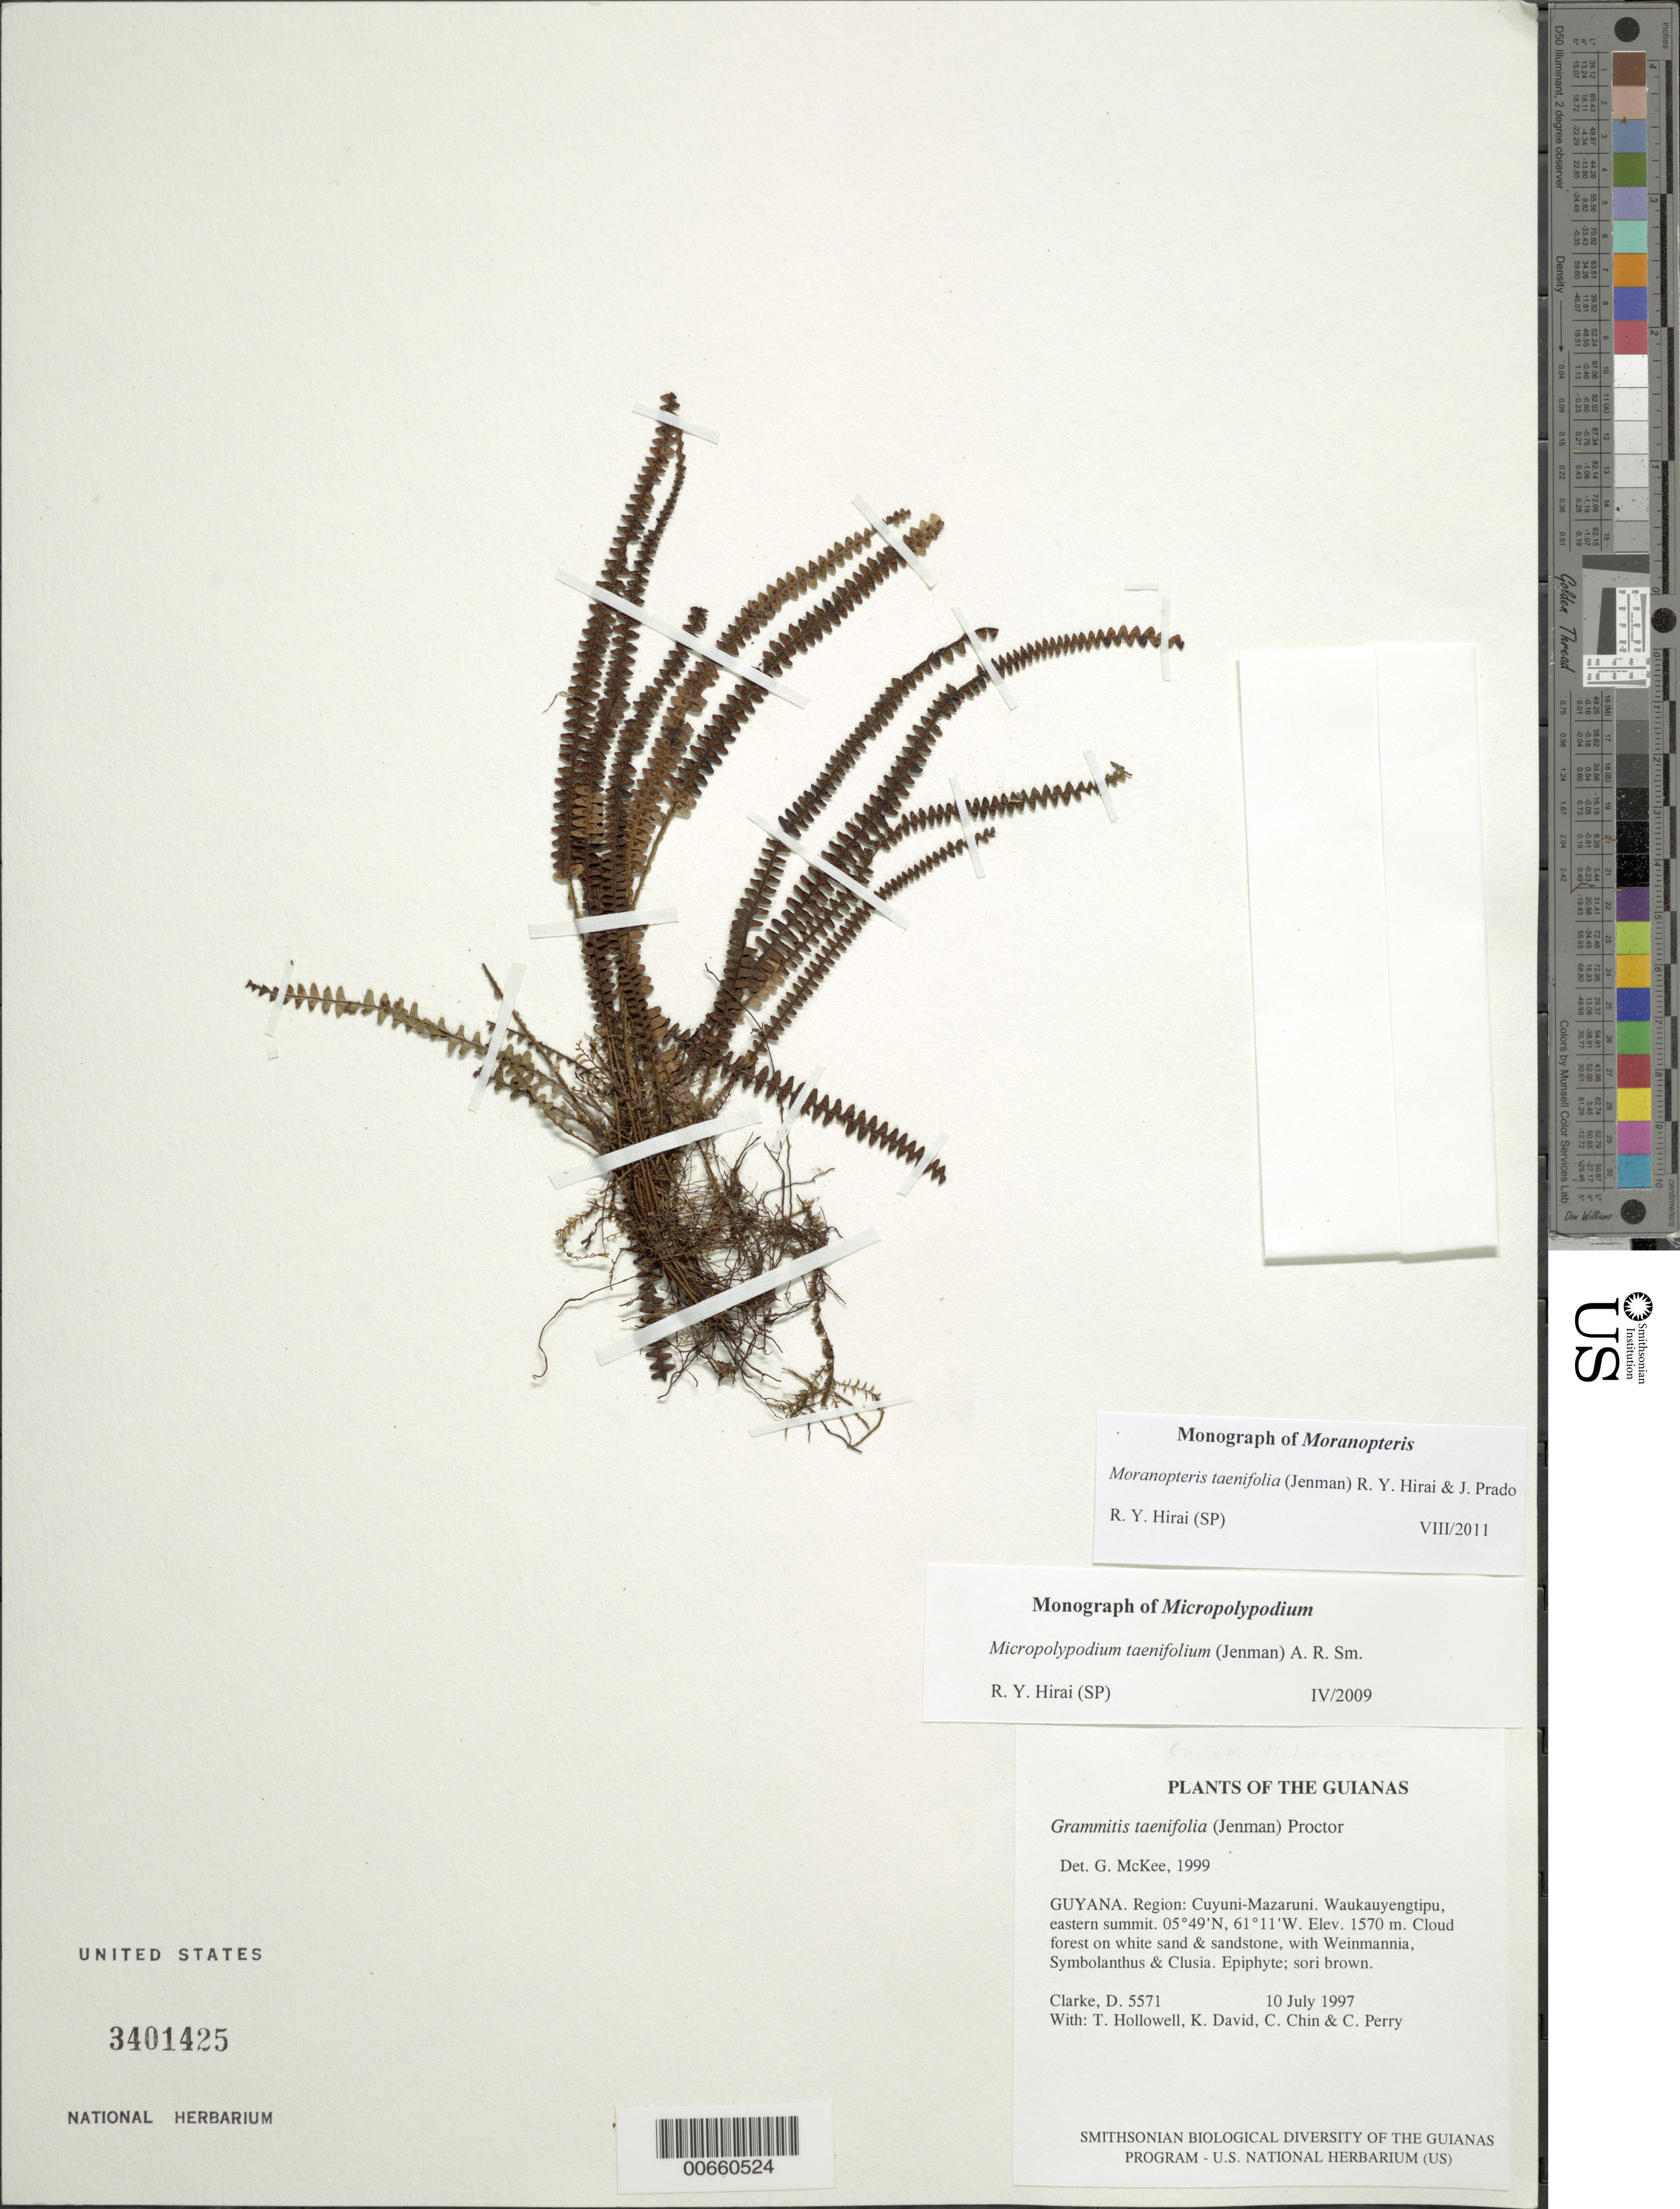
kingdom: Plantae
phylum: Tracheophyta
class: Polypodiopsida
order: Polypodiales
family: Polypodiaceae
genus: Moranopteris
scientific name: Moranopteris taenifolia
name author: (Jenman) R. Y. Hirai & J. Prado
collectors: H. D. Clarke, T. Hollowell, K. David, C. Chin & C. Perry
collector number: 5571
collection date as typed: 10 July 1997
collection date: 1997-07-10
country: Guyana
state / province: Cuyuni-Mazaruni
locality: Waukauyengtipu, eastern summit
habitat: Cloud forest on white sand & sandstone, with Weinmannia, Symbolanthus & Clusia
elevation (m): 1570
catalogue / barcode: US 3401425